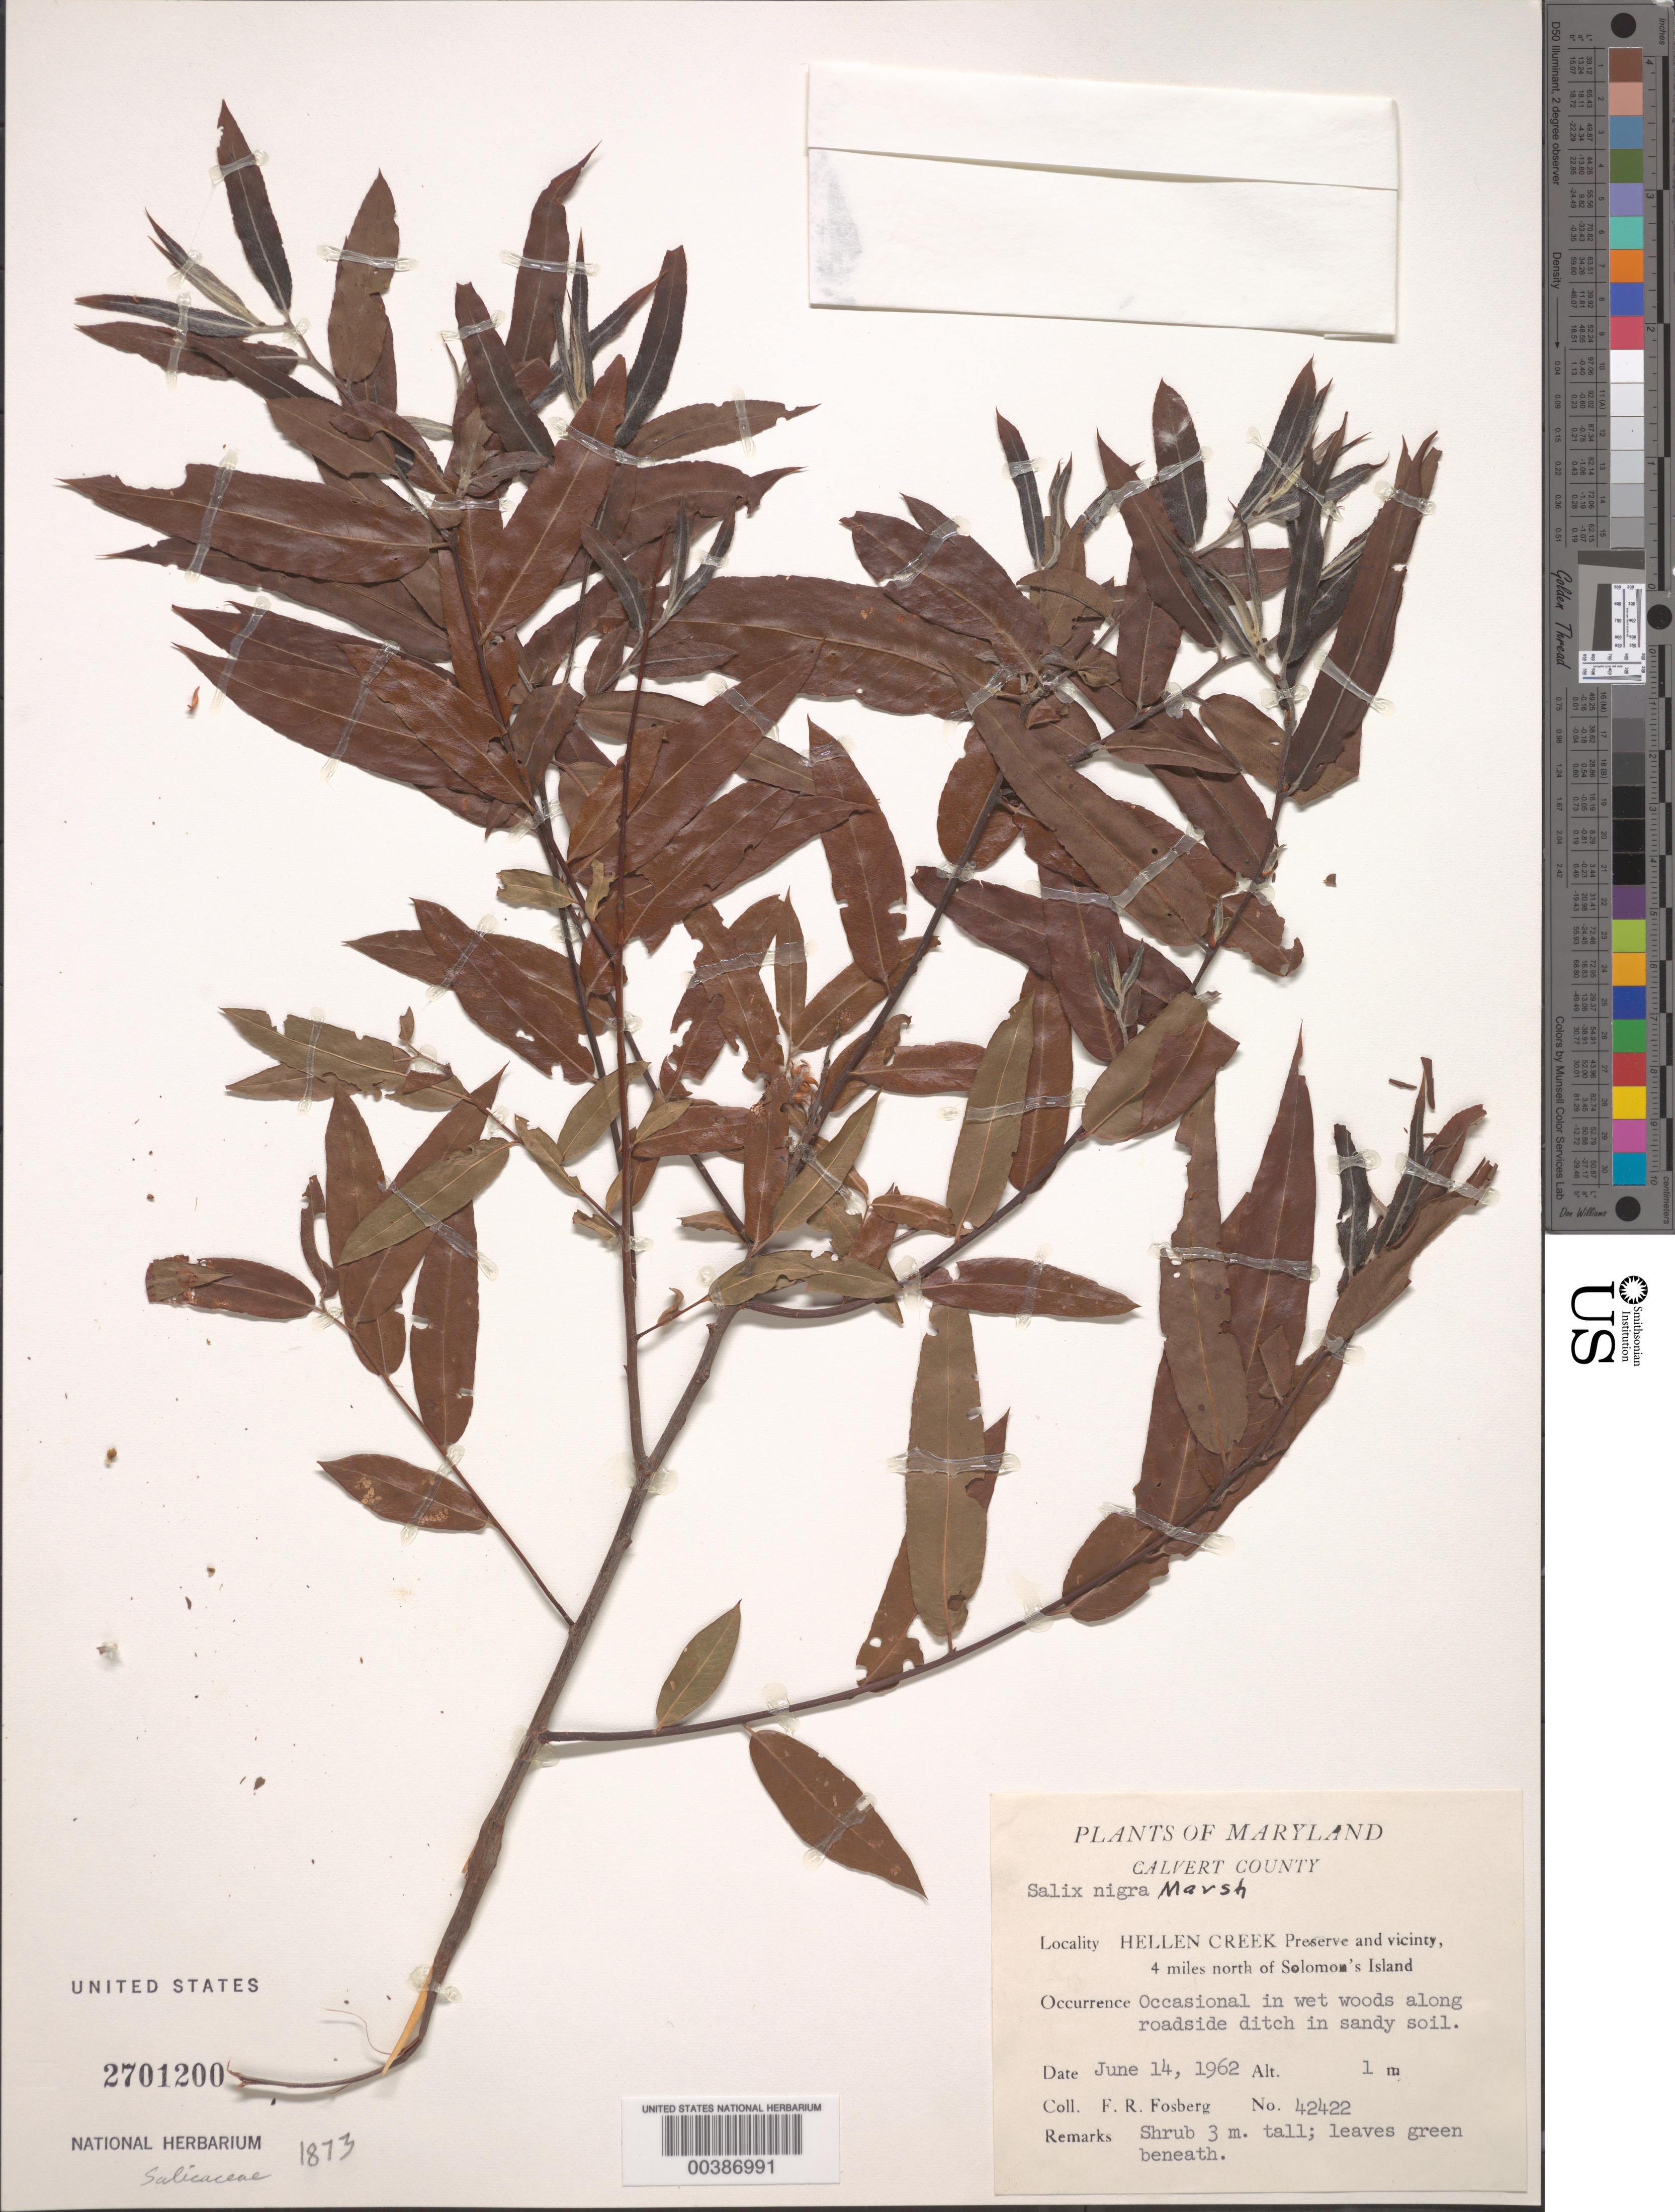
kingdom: Plantae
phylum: Tracheophyta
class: Magnoliopsida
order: Malpighiales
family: Salicaceae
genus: Salix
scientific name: Salix nigra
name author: Marshall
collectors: F. R. Fosberg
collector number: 42422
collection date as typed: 14 Jun 1962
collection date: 1962-06-14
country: United States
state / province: Maryland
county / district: Calvert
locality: Hellen Creek, north of Solomons Island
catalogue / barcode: US 2701200